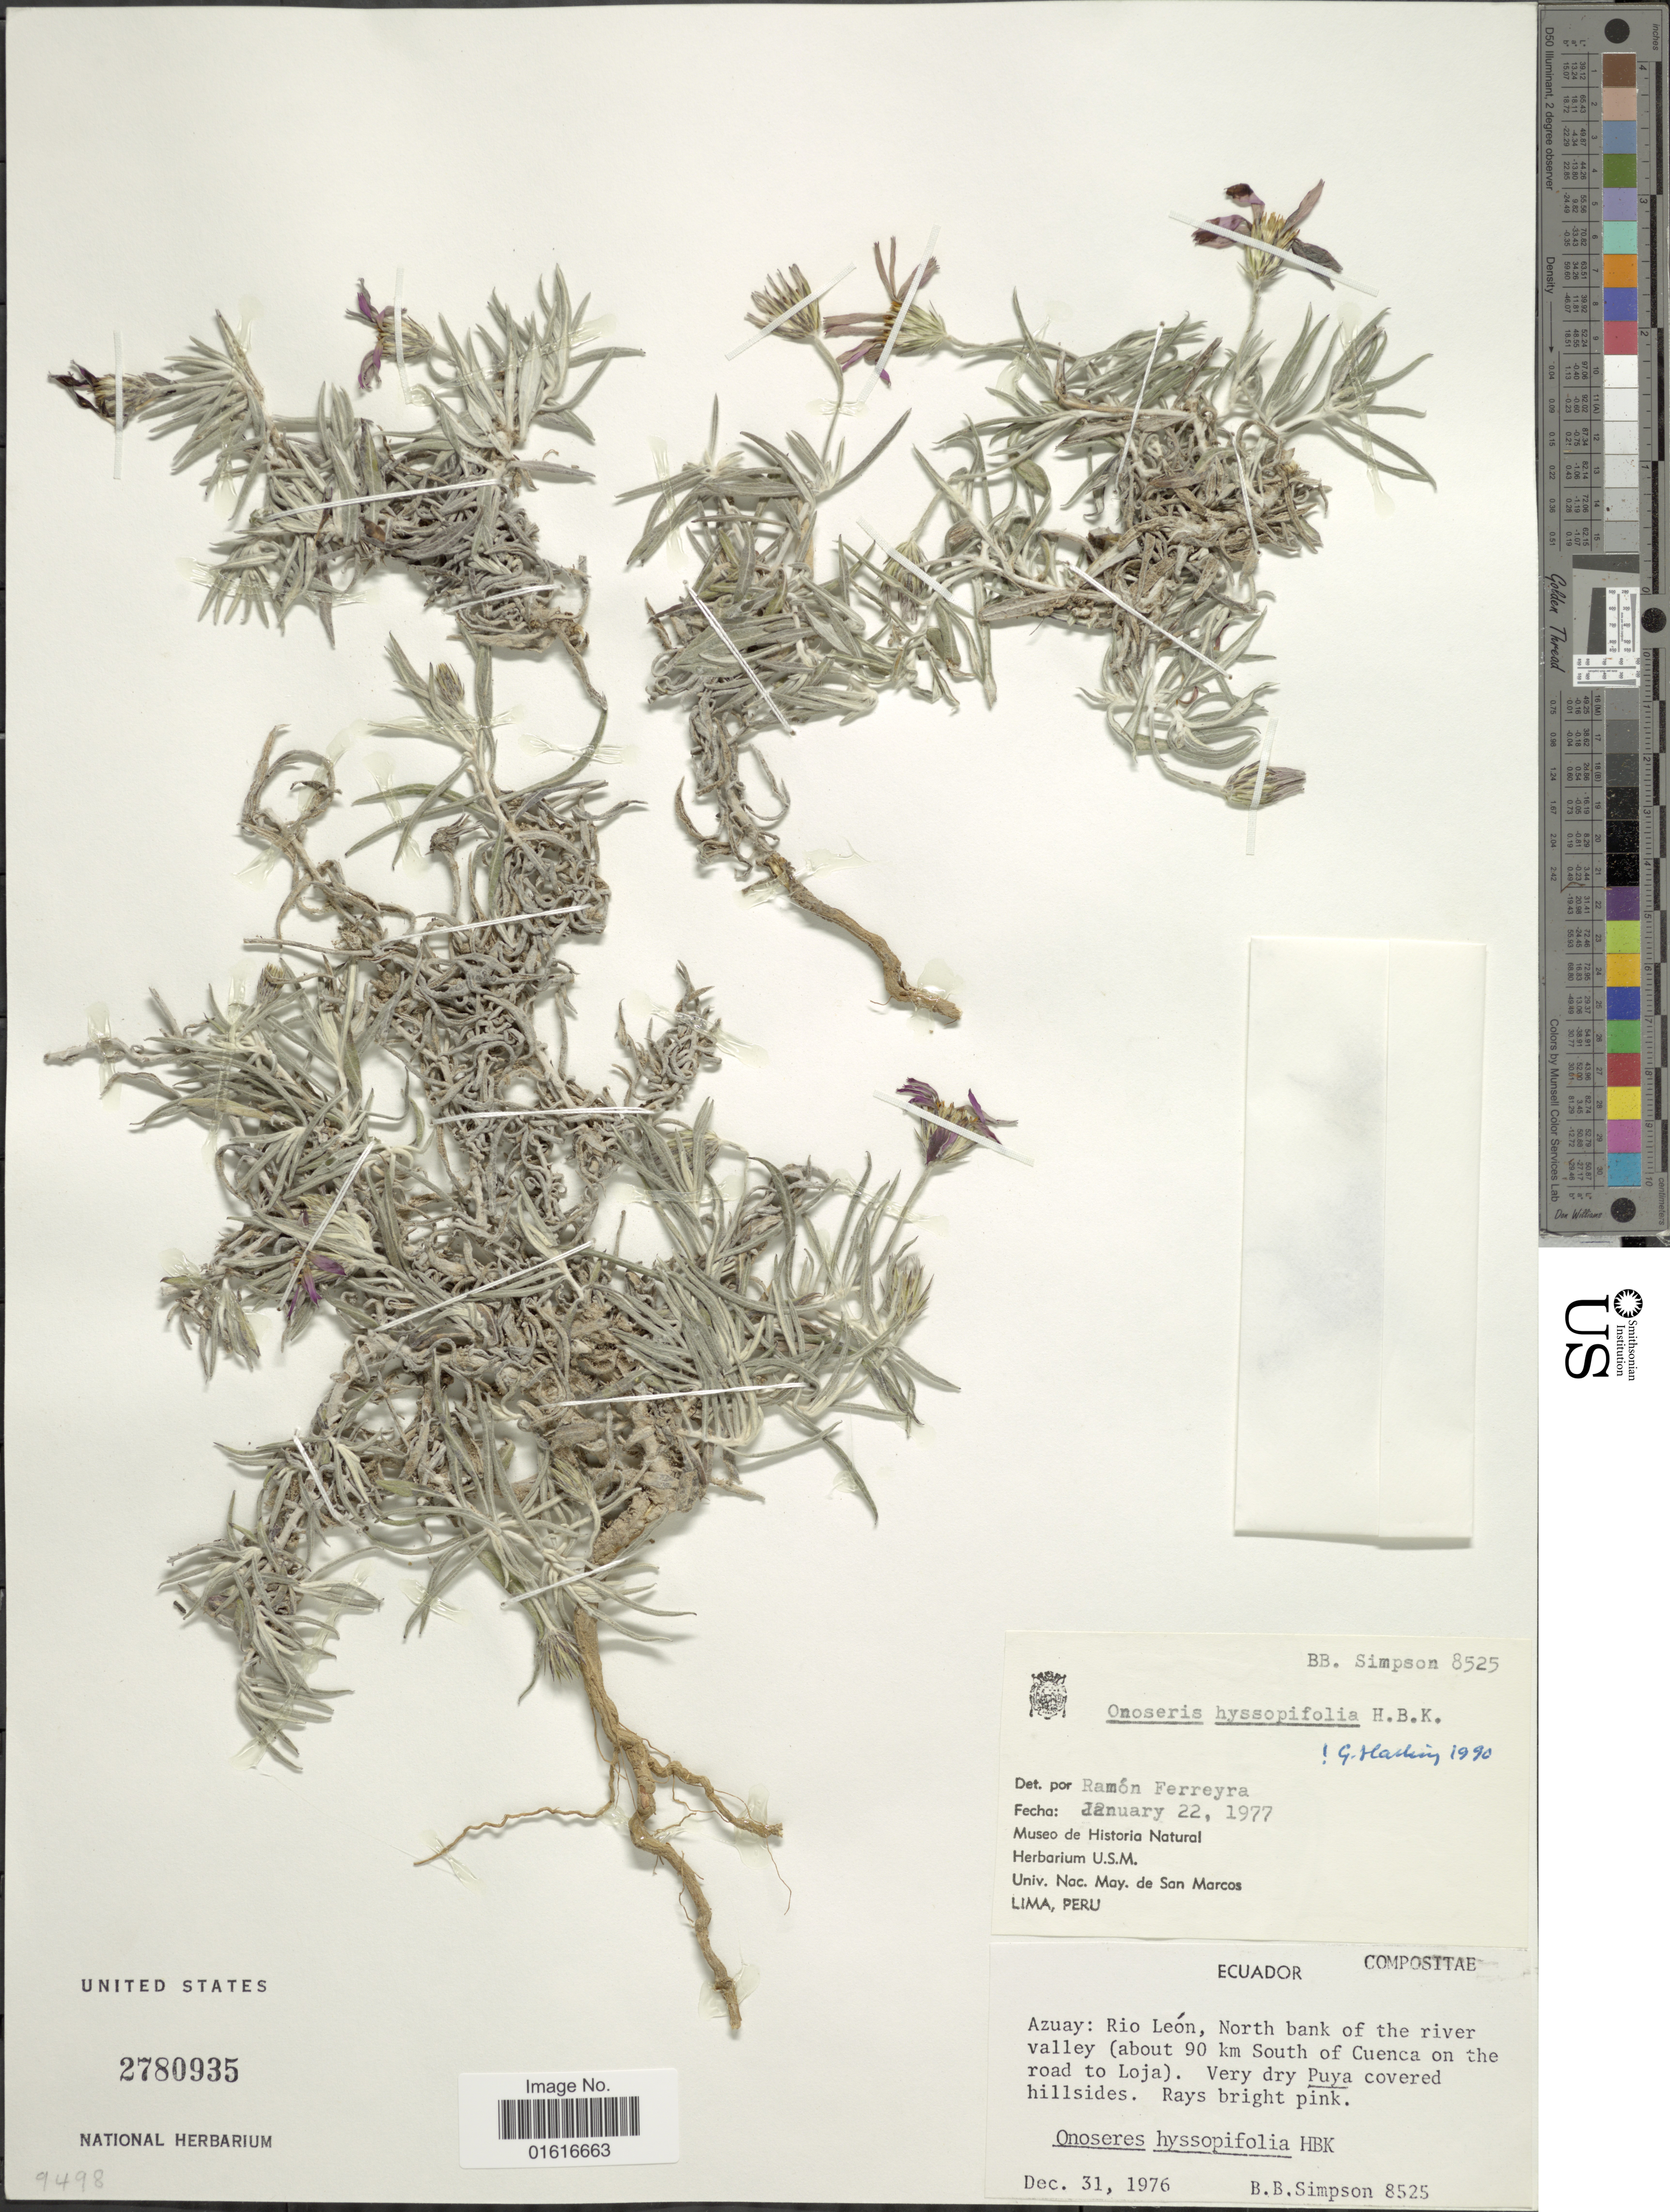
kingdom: Plantae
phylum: Tracheophyta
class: Magnoliopsida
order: Asterales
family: Asteraceae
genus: Onoseris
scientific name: Onoseris hyssopifolia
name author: Kunth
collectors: B. B. Simpson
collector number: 8525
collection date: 1976-12-31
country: Ecuador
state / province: Azuay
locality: Rio Leon, North bank of the river valley (about 90 km South of Cuenca on the road to Loja) Very dry Puya covered hillsides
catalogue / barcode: US 2780935